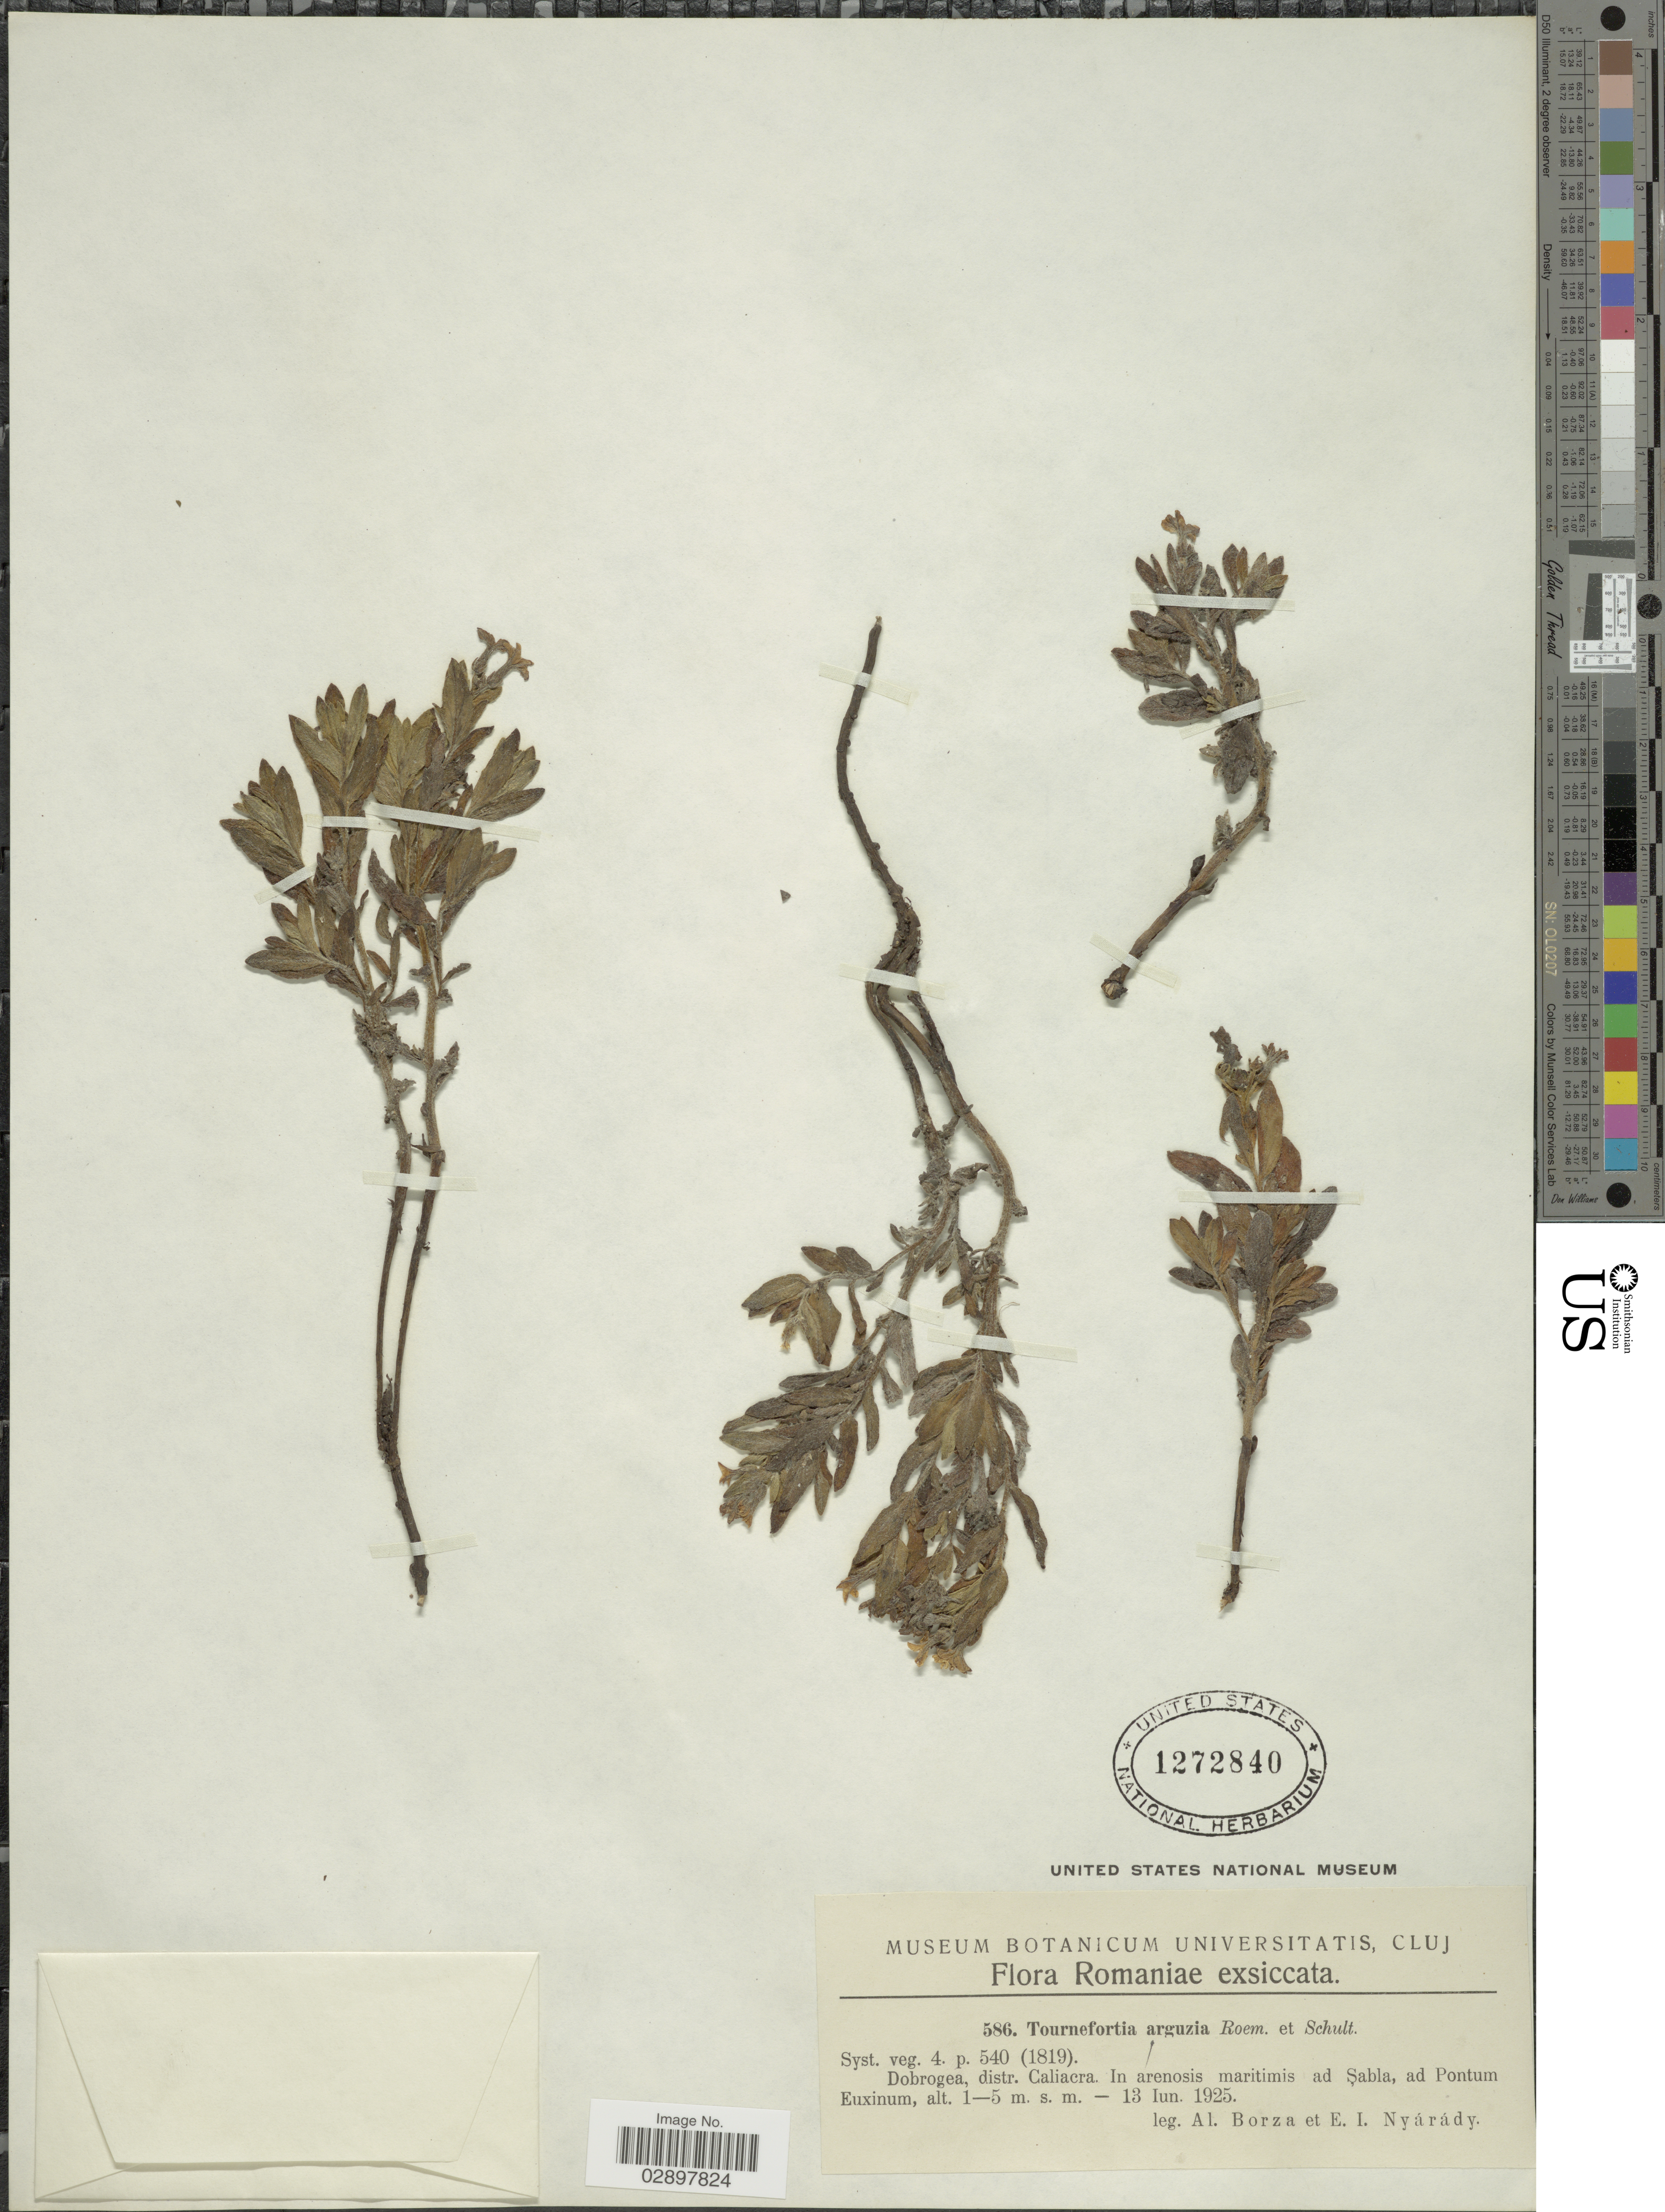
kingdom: Plantae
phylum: Tracheophyta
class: Magnoliopsida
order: Boraginales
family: Heliotropiaceae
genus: Tournefortia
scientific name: Tournefortia arguzia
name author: Roem. & Schult.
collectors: A. Borza & E. Nyárády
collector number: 586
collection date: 1925-06-13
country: Romania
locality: Dobrogea, distr. Caliacra. In arenosis maritimis ad Sabla, ad Pontum Euxinum.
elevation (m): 1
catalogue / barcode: US 1272840